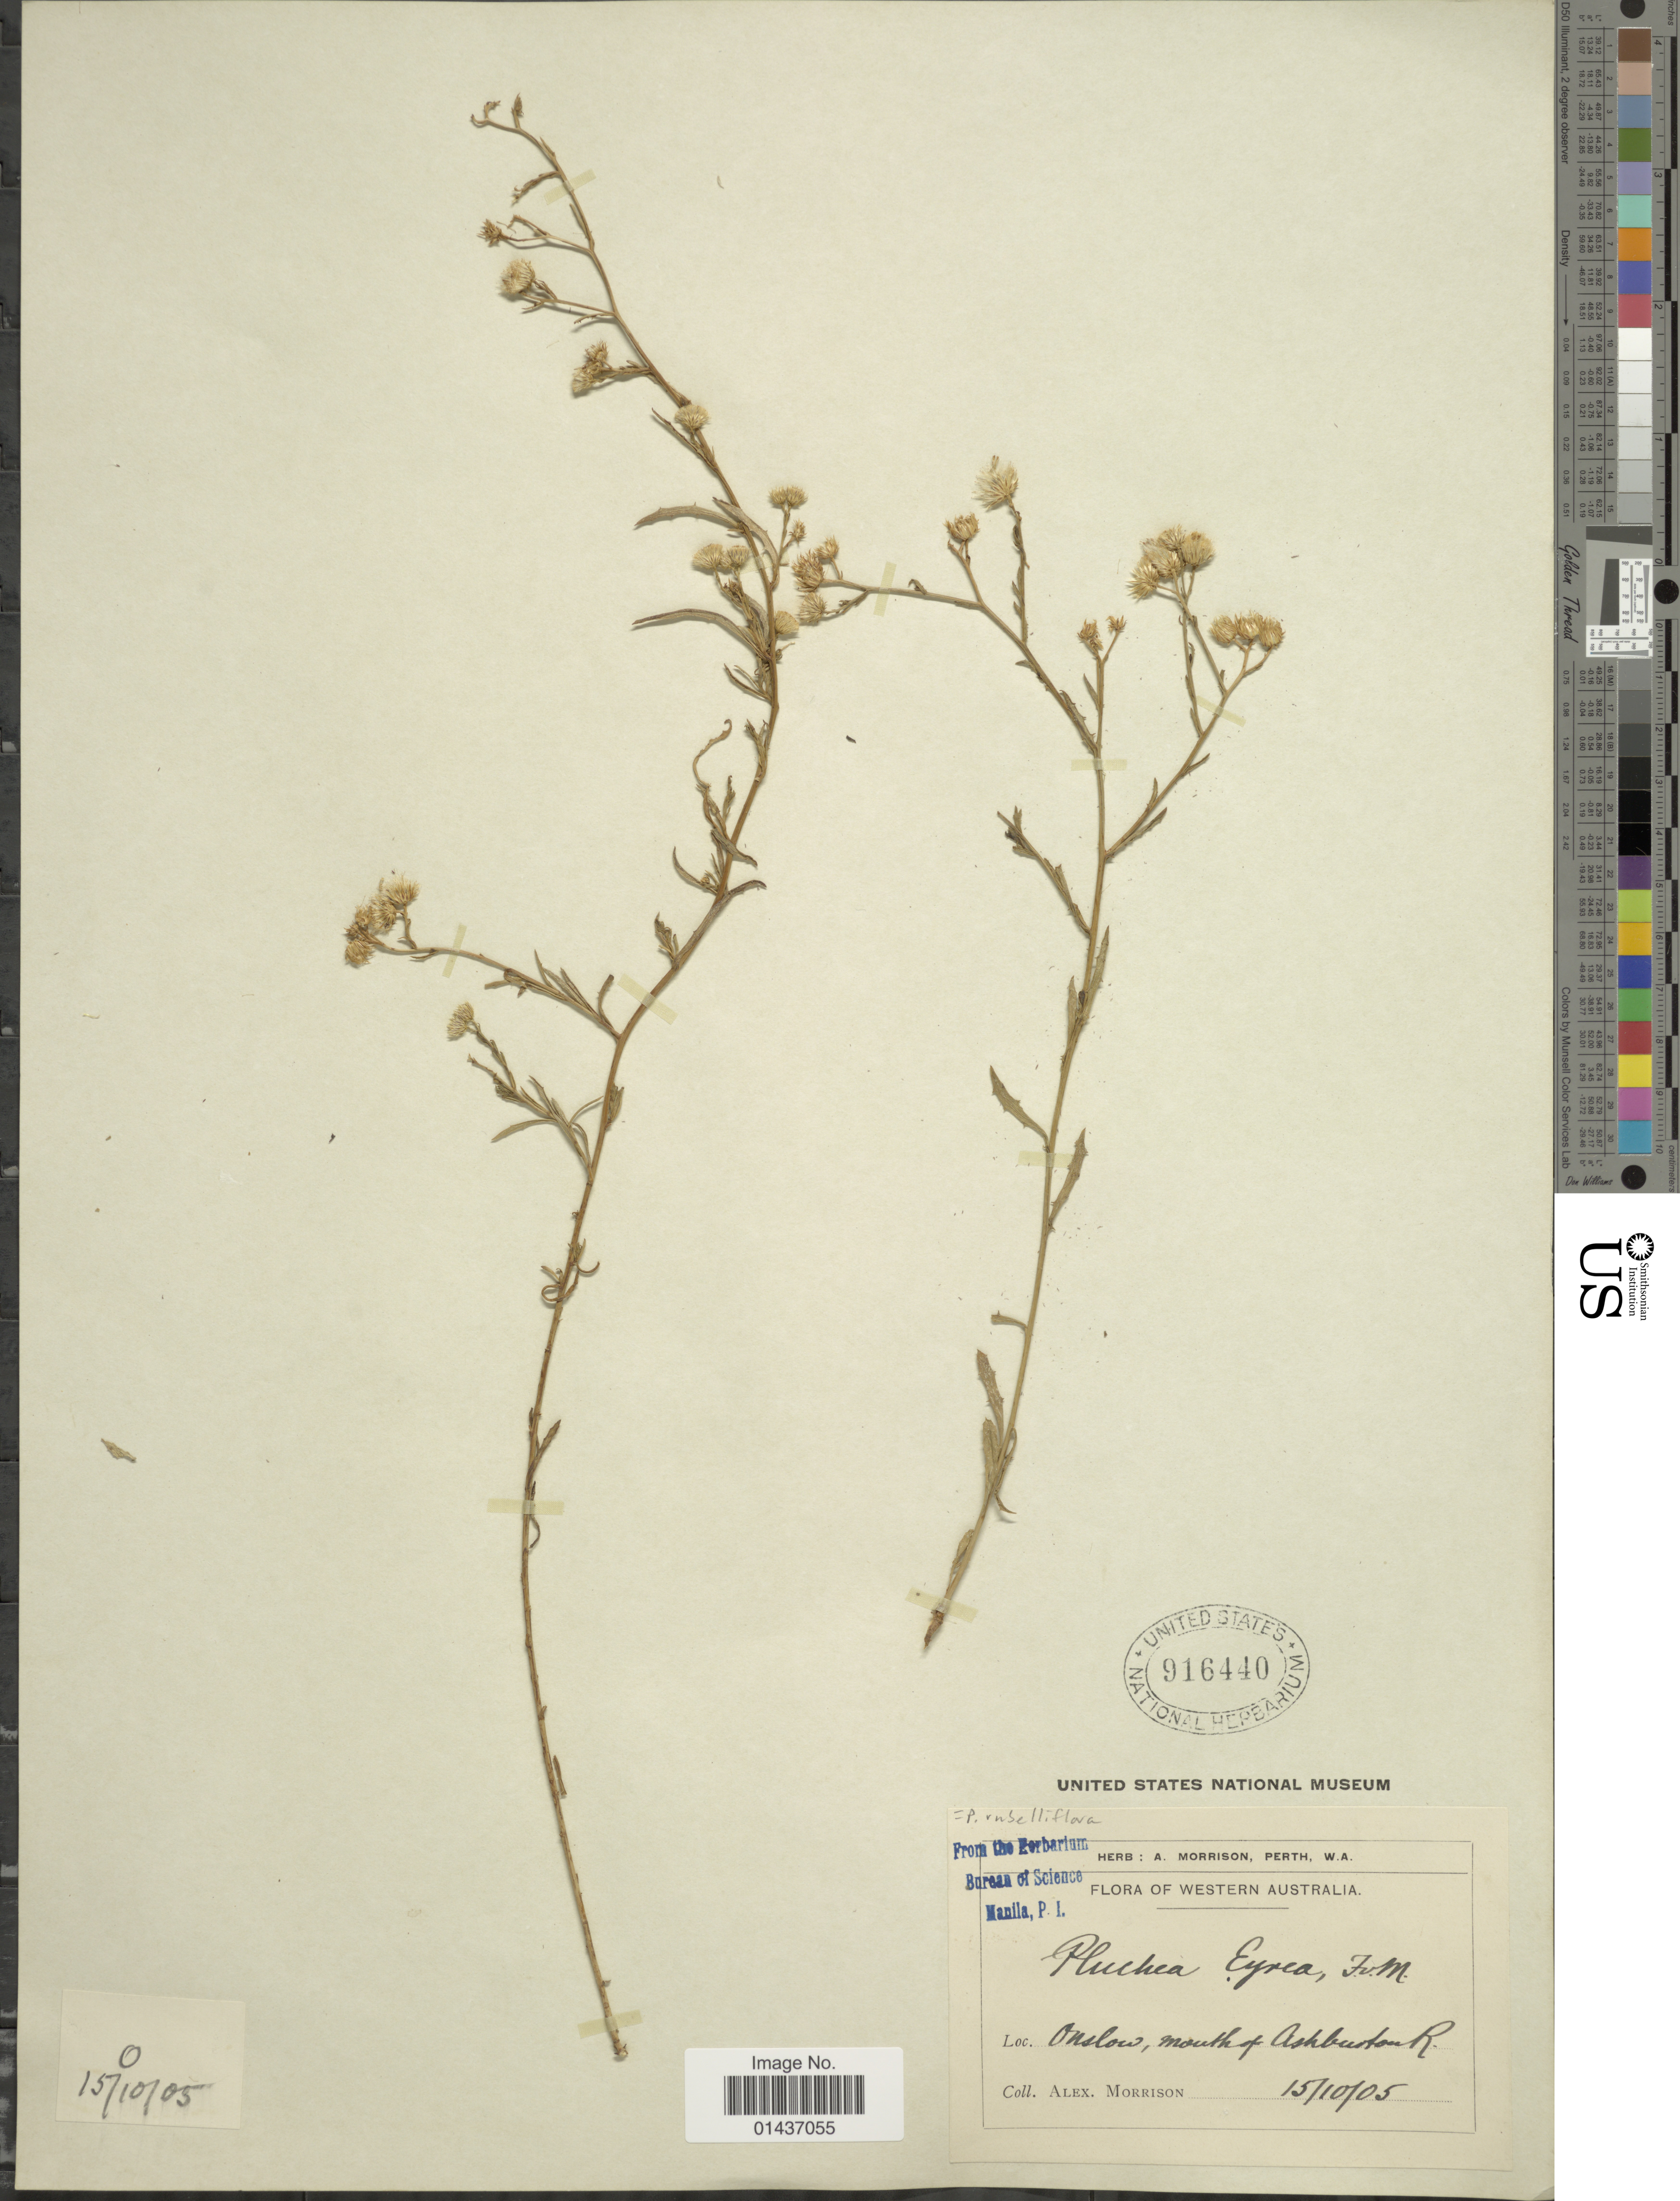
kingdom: Plantae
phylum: Tracheophyta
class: Magnoliopsida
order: Asterales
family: Asteraceae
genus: Pluchea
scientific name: Pluchea rubelliflora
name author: (F. Muell.) B.L. Rob.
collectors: A. Morrison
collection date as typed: Transcribed d/m/y: 15/10/05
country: Australia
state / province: Western Australia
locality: Onslow, mouth of Ashbuston R.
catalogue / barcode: US 916440